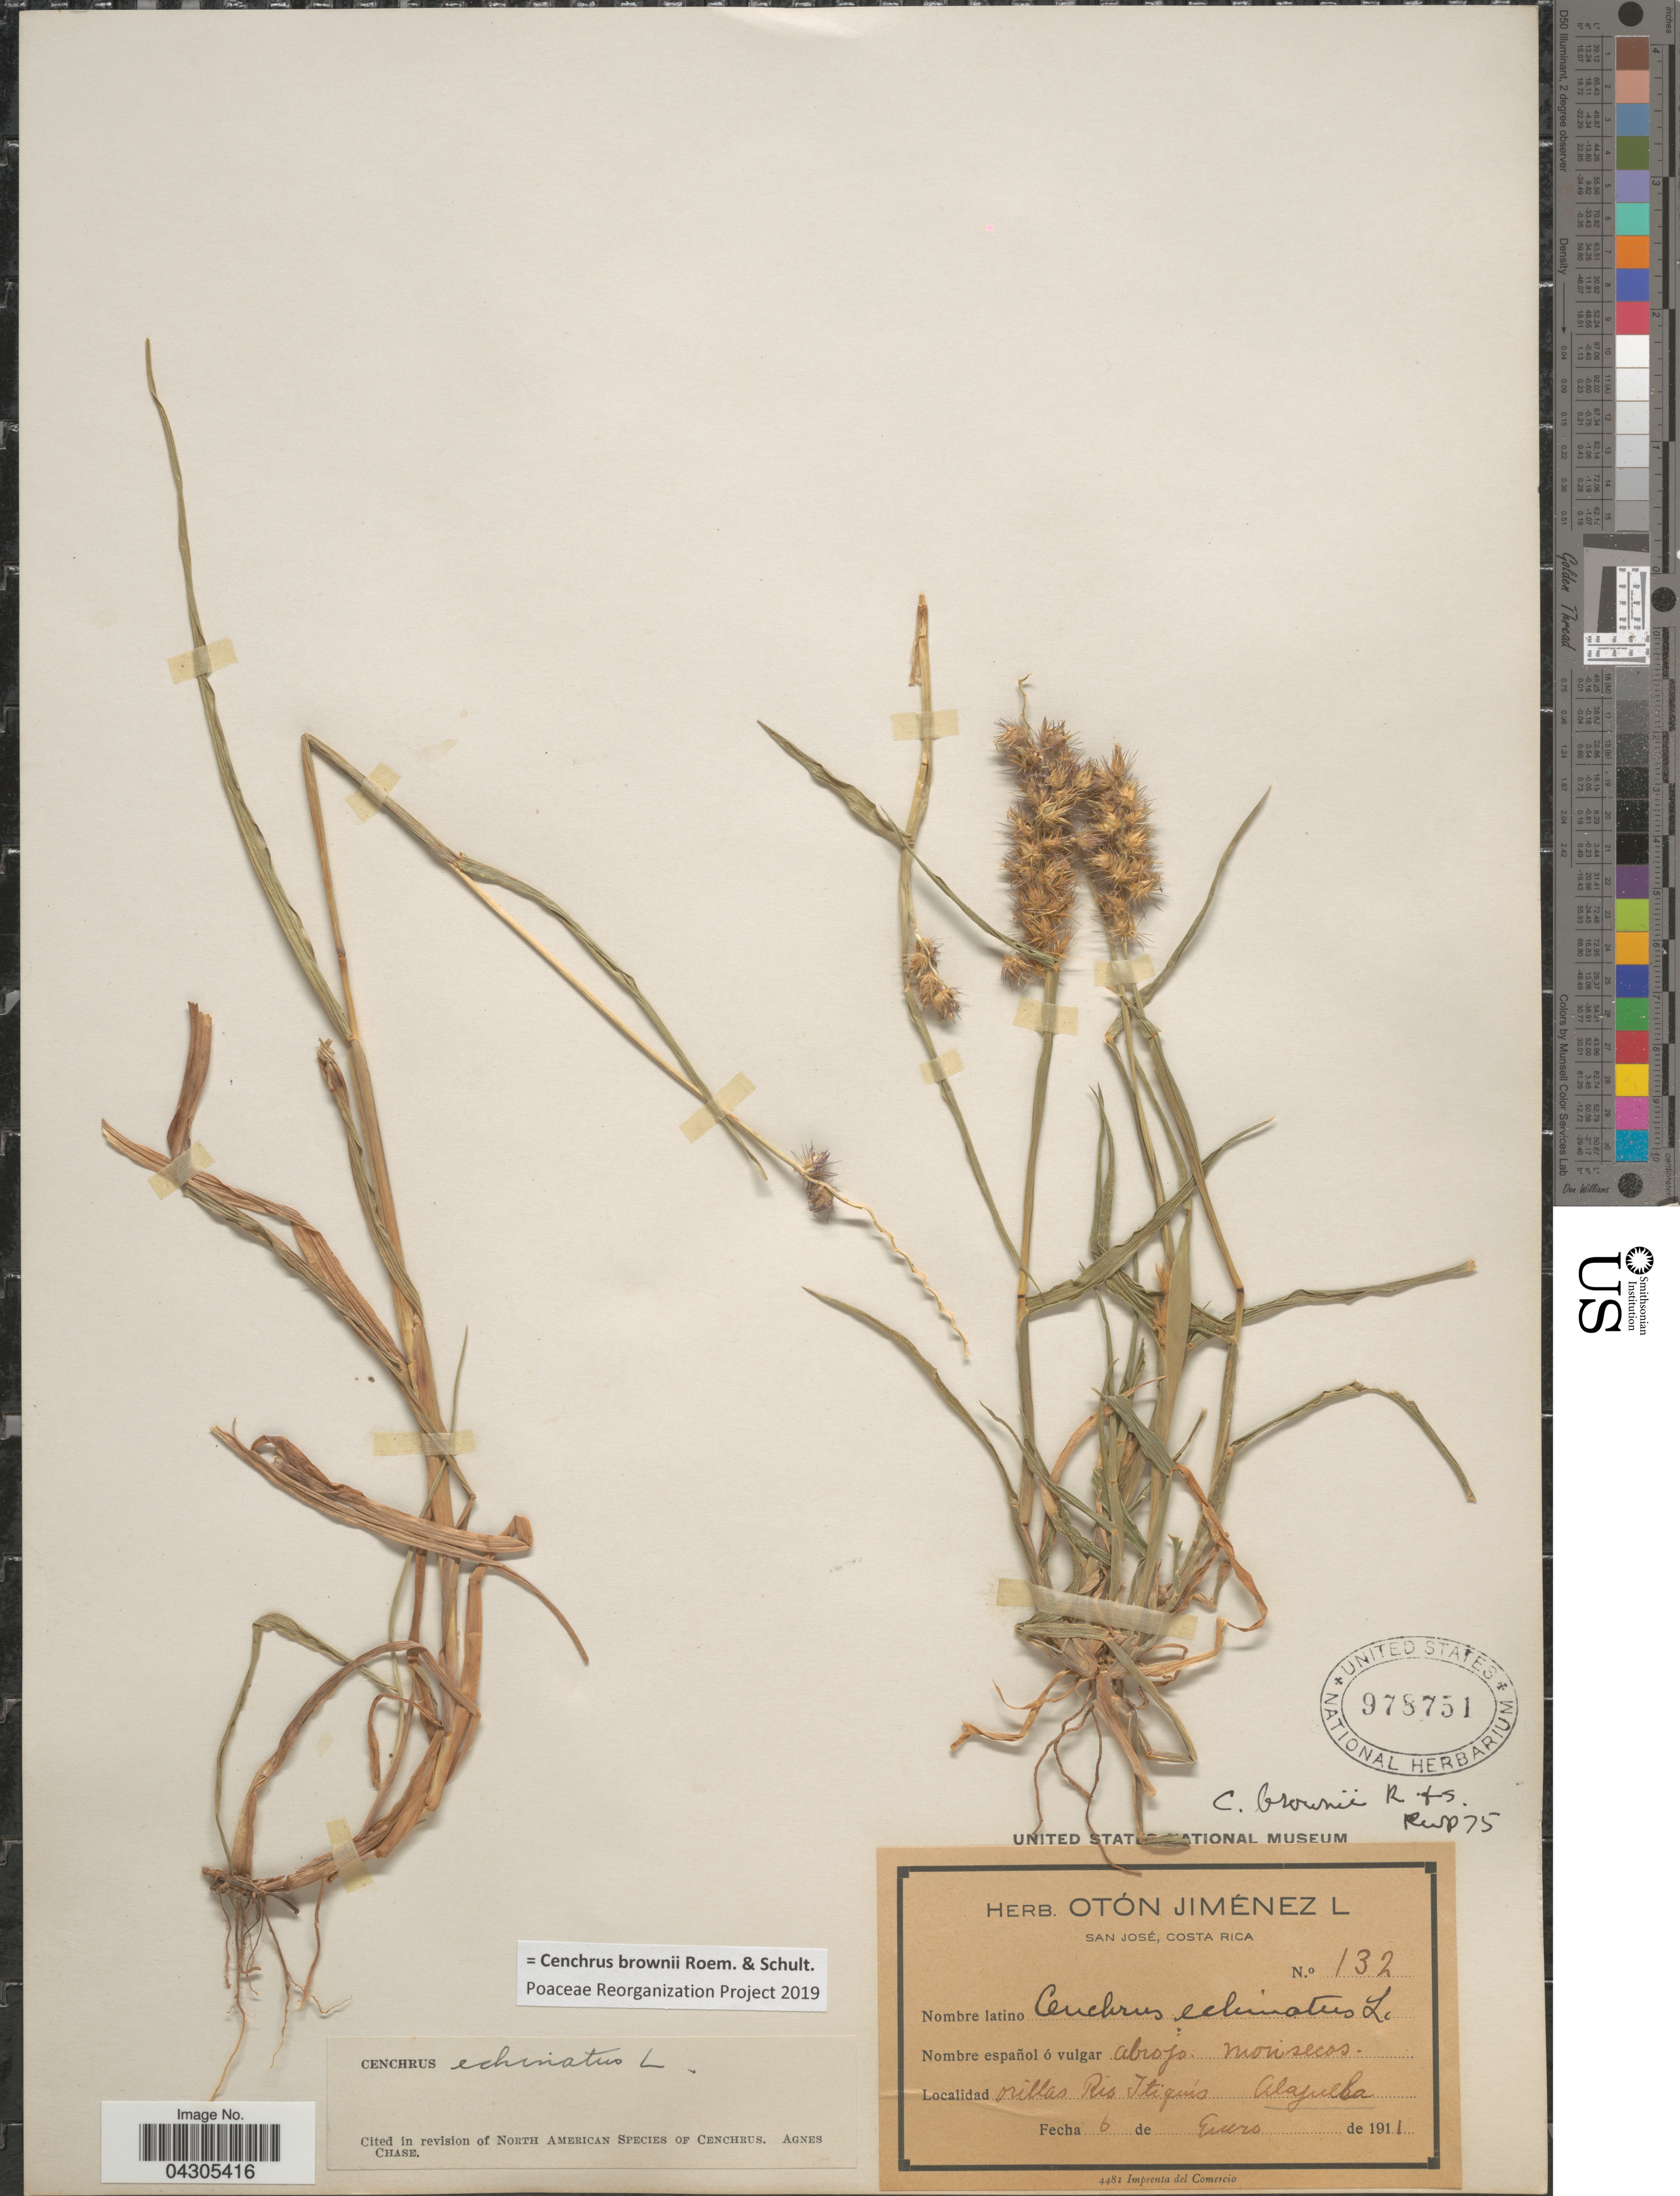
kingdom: Plantae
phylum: Tracheophyta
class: Liliopsida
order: Poales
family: Poaceae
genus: Cenchrus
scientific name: Cenchrus brownii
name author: Roem. & Schult.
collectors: O. Jiménez L.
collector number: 132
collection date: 1911-01-06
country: Costa Rica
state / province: Alajuela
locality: Orillas Rio Itiquís.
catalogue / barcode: US 978751